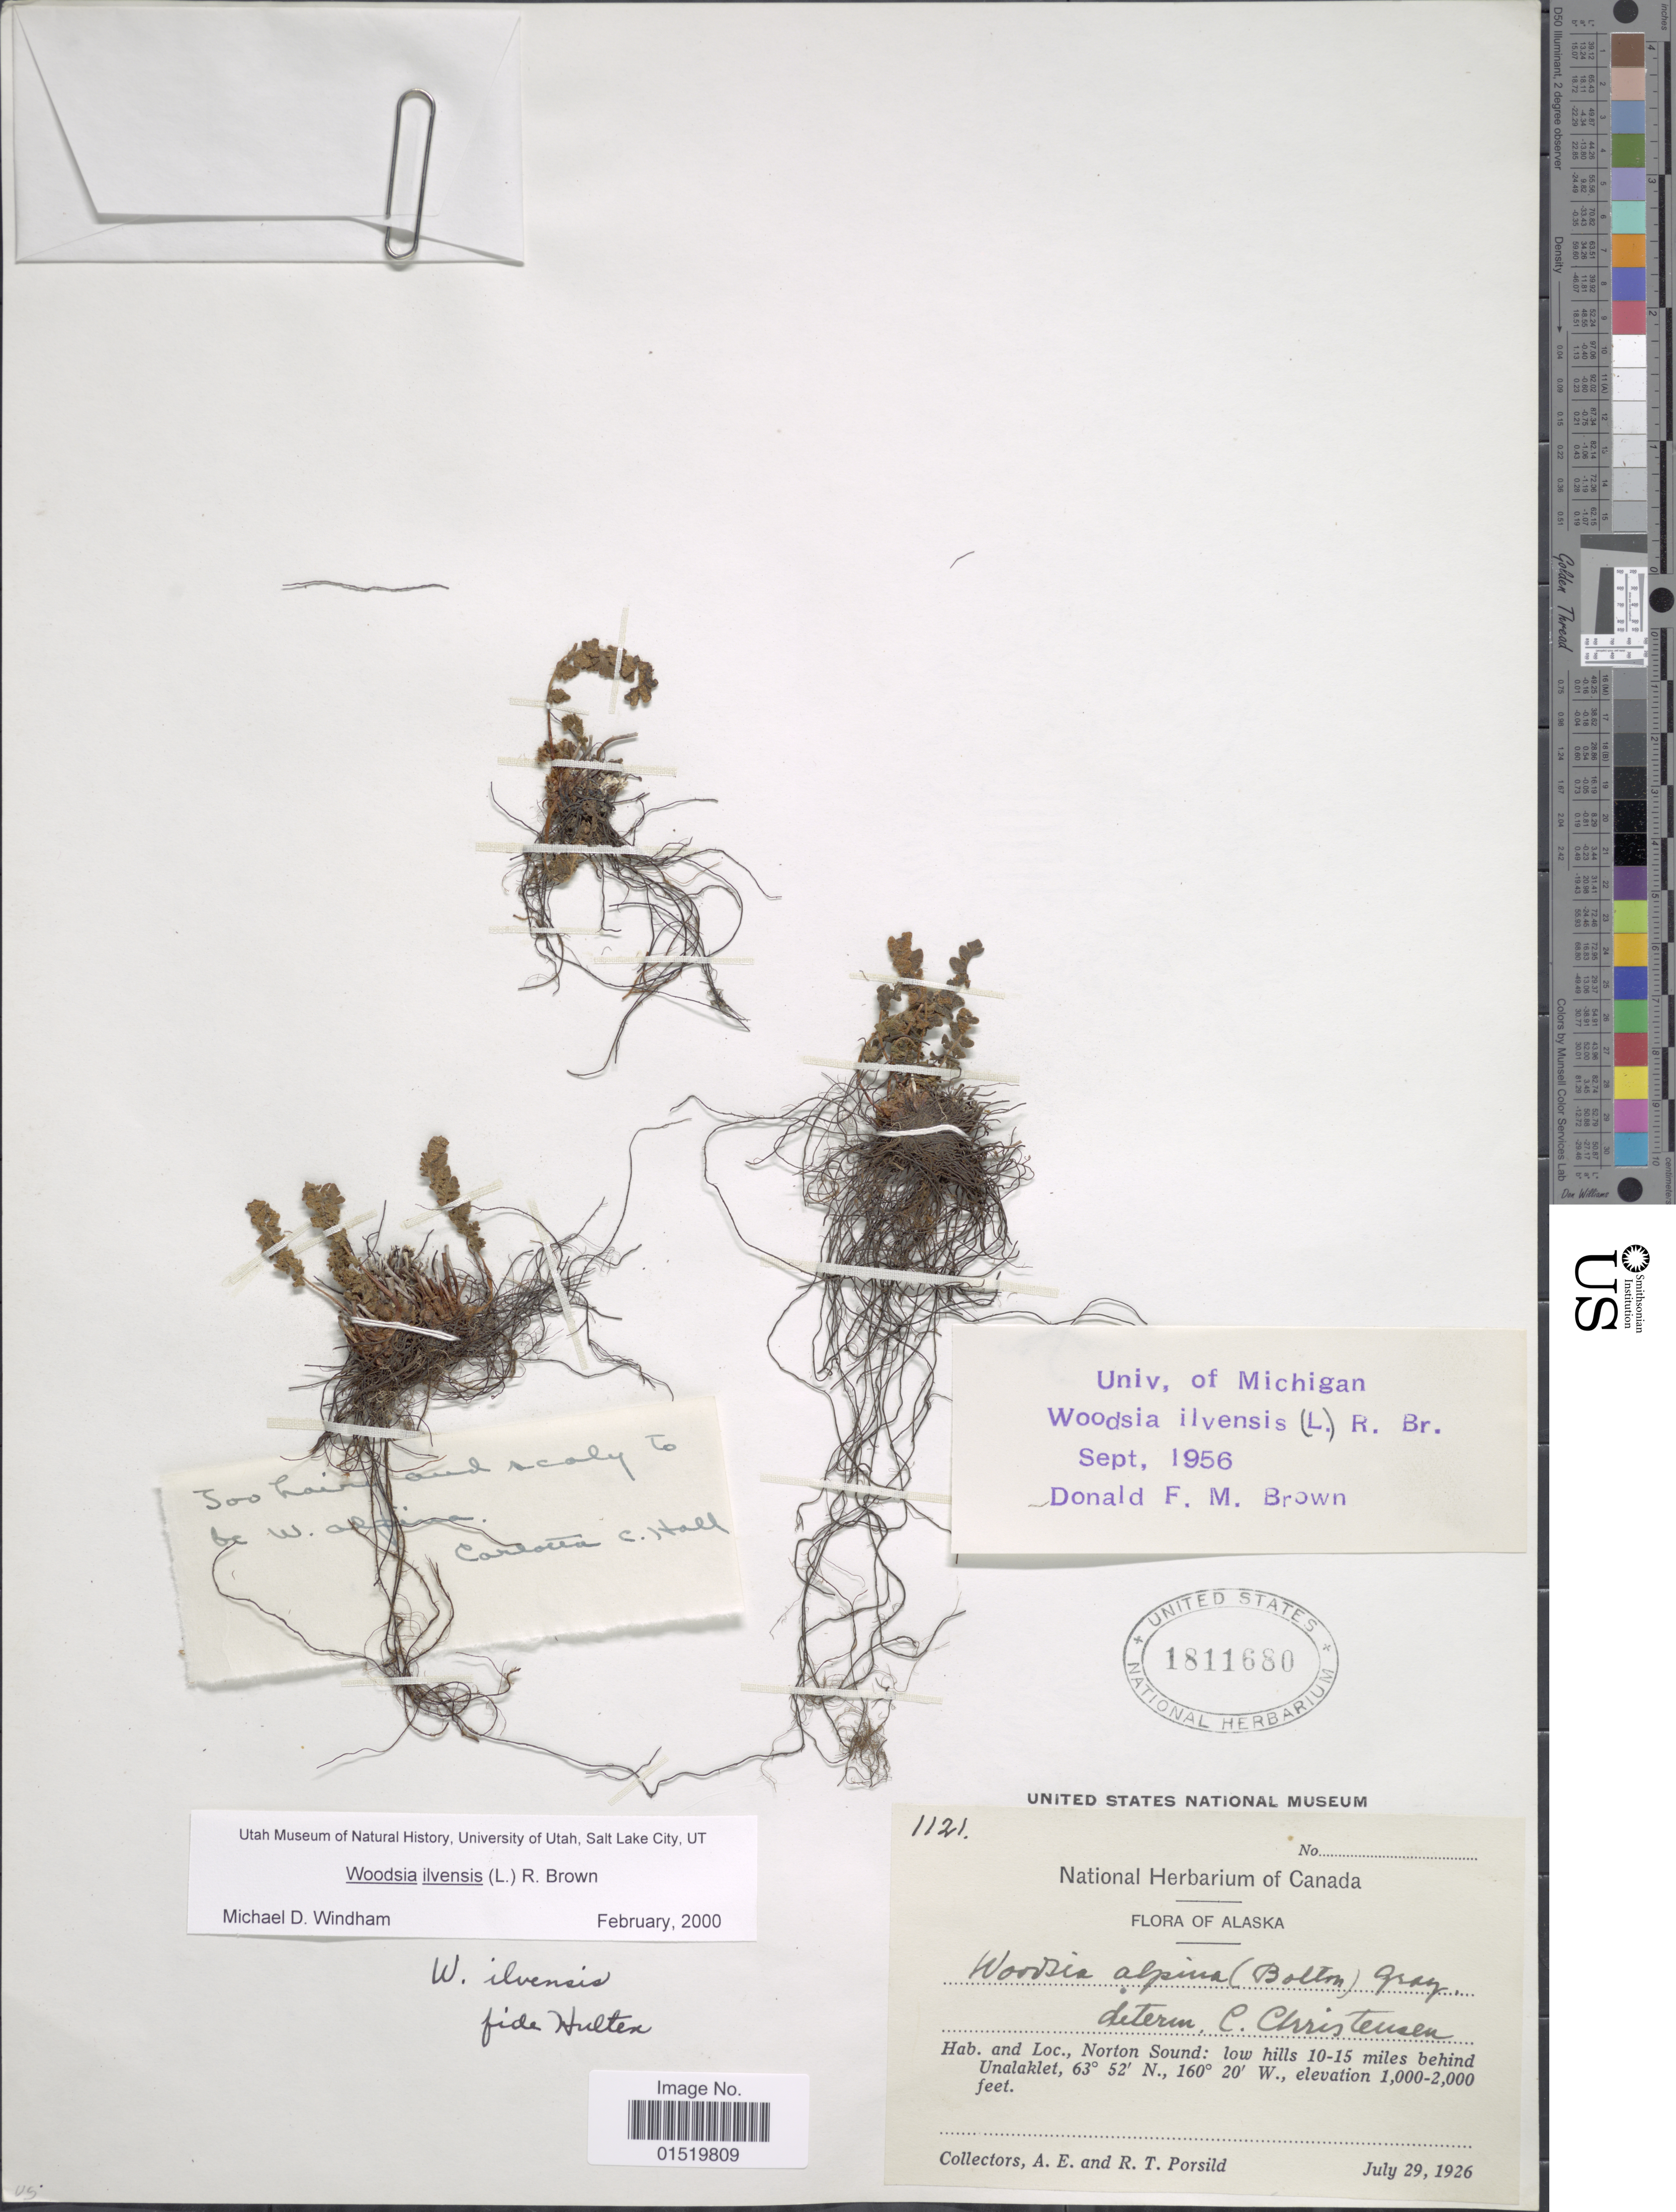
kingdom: Plantae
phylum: Tracheophyta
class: Polypodiopsida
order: Polypodiales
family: Woodsiaceae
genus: Woodsia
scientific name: Woodsia ilvensis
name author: (L.) R. Br.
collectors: A. E. Porsild & R. T. Porsild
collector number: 1121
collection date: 1926-07-29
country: United States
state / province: Alaska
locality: Norton Sound: low hills 10-15 miles behind Unalaklet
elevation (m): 1000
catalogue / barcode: US 1811680